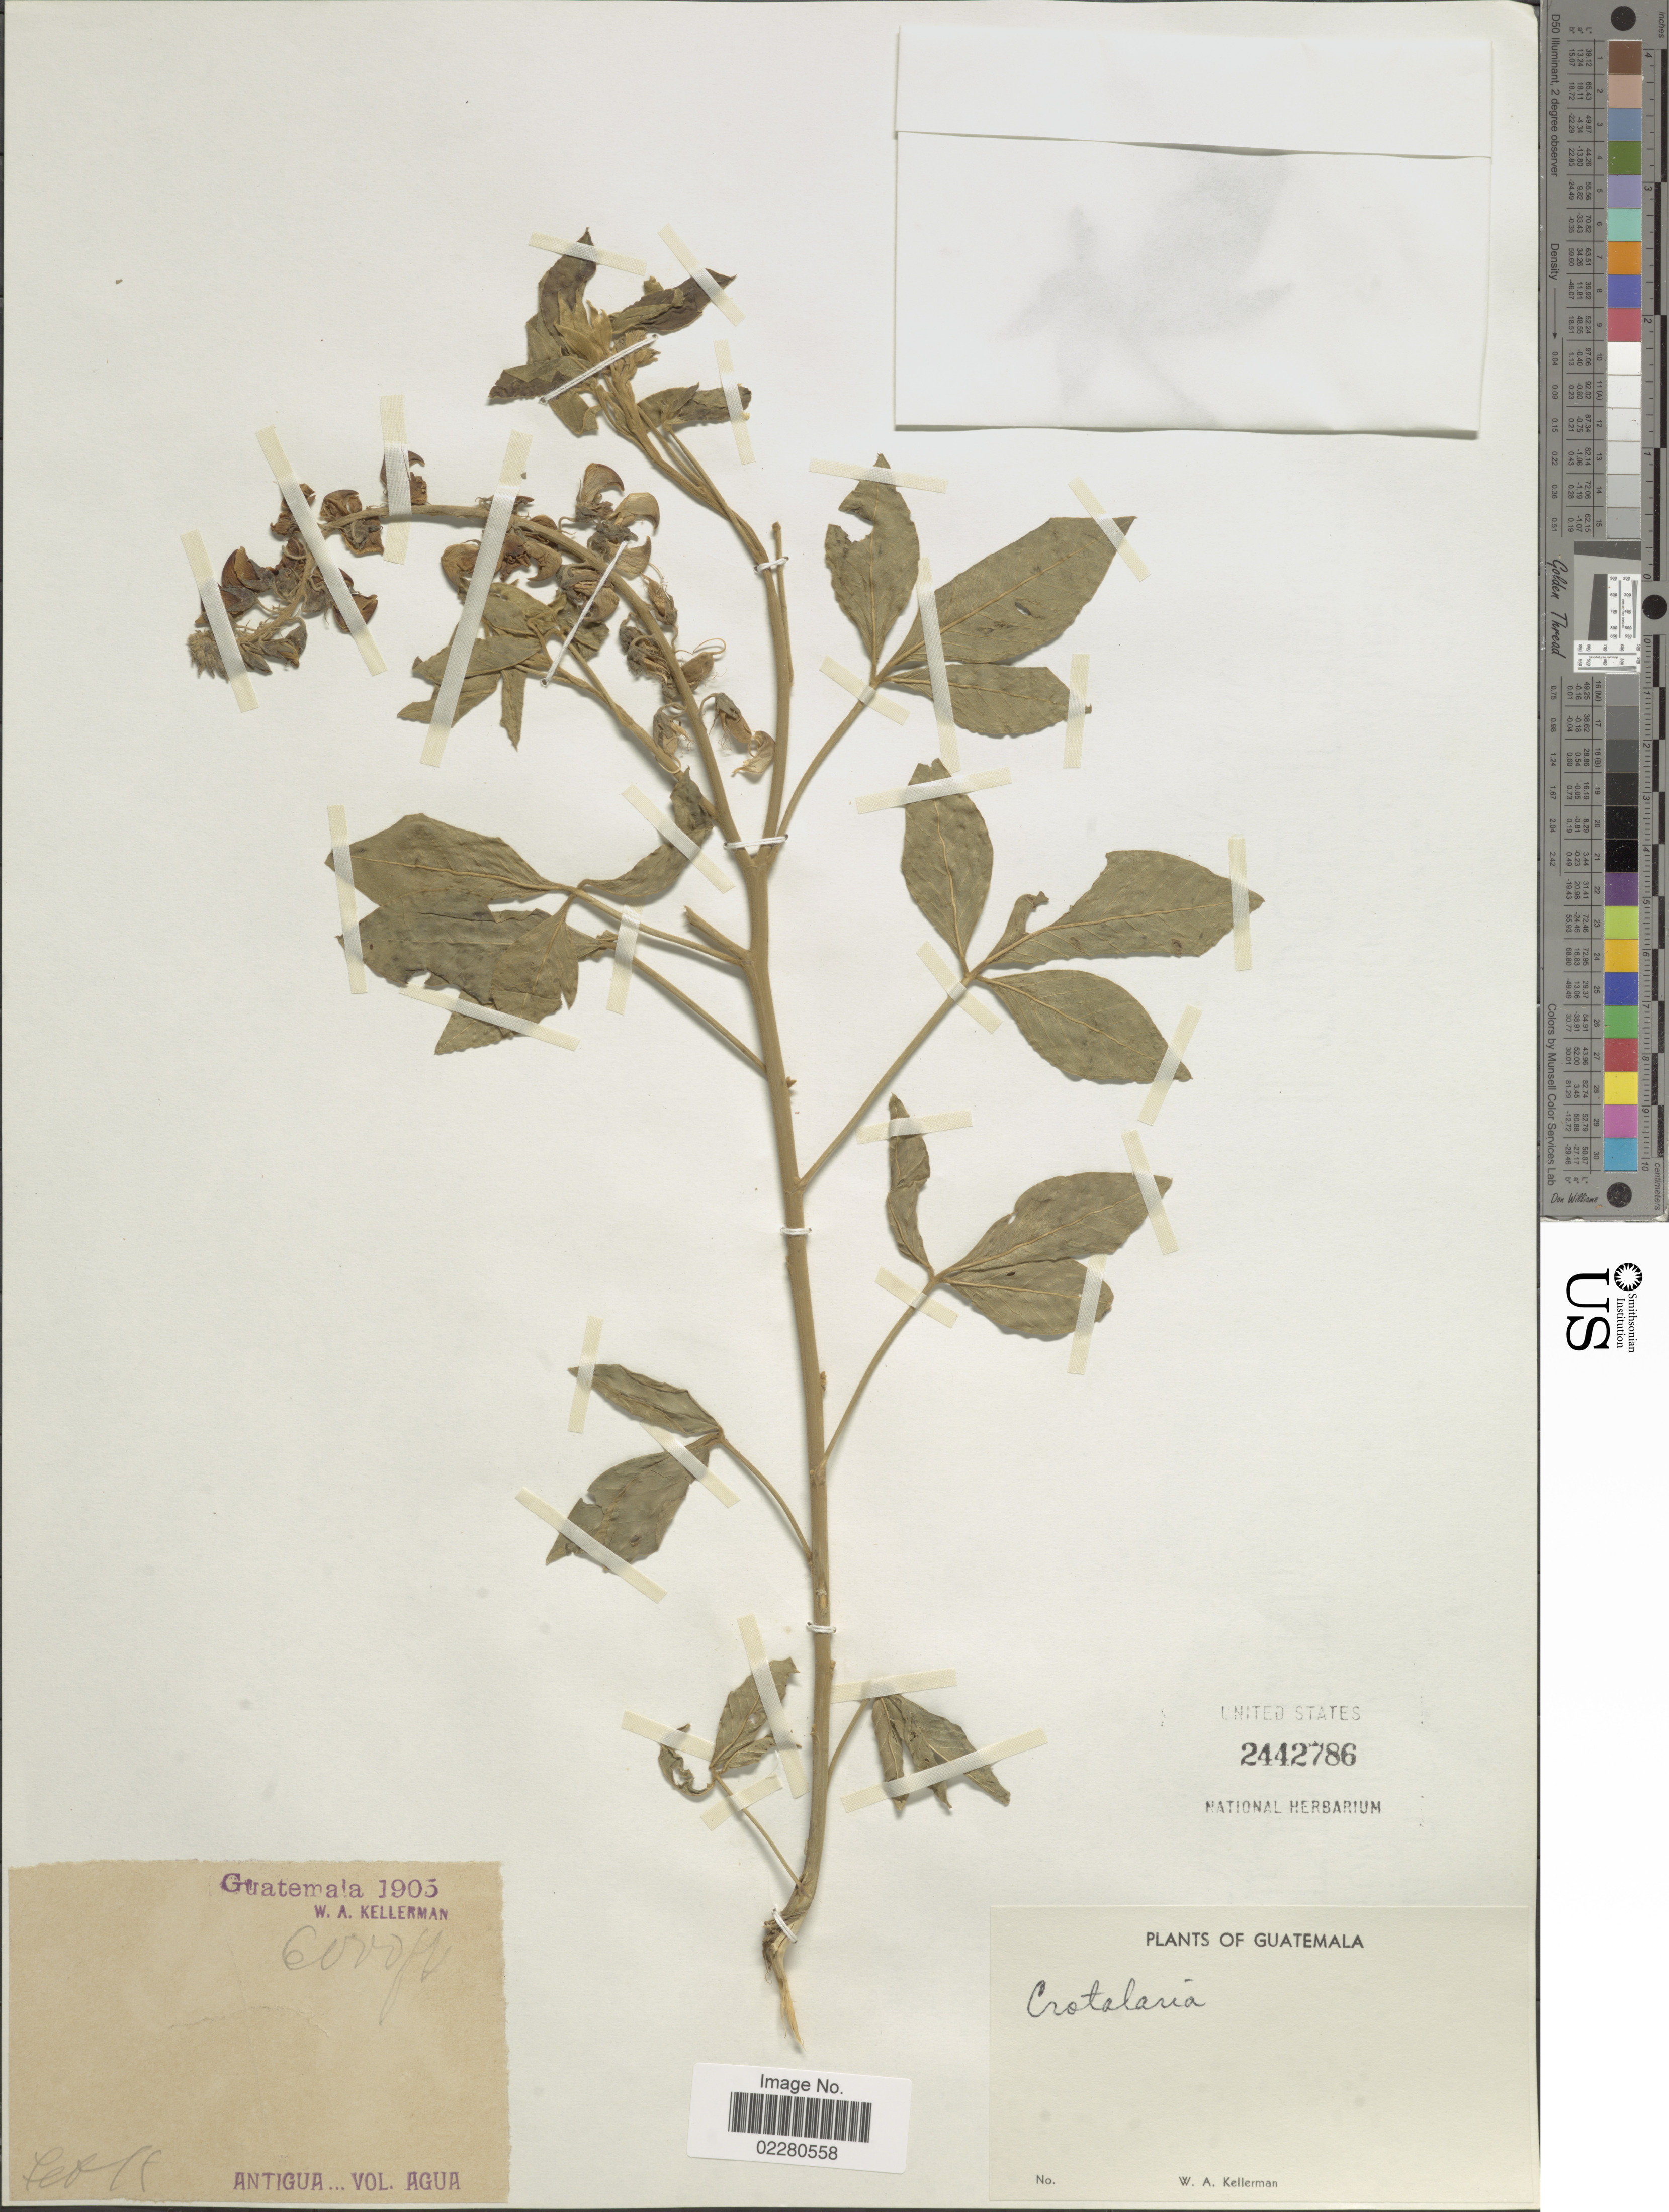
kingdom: Plantae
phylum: Tracheophyta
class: Magnoliopsida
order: Fabales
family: Fabaceae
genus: Crotalaria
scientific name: Crotalaria sp.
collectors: W. Kellerman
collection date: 1905-02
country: Guatemala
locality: Antigua. Vol. Agua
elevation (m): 1829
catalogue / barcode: US 2442786